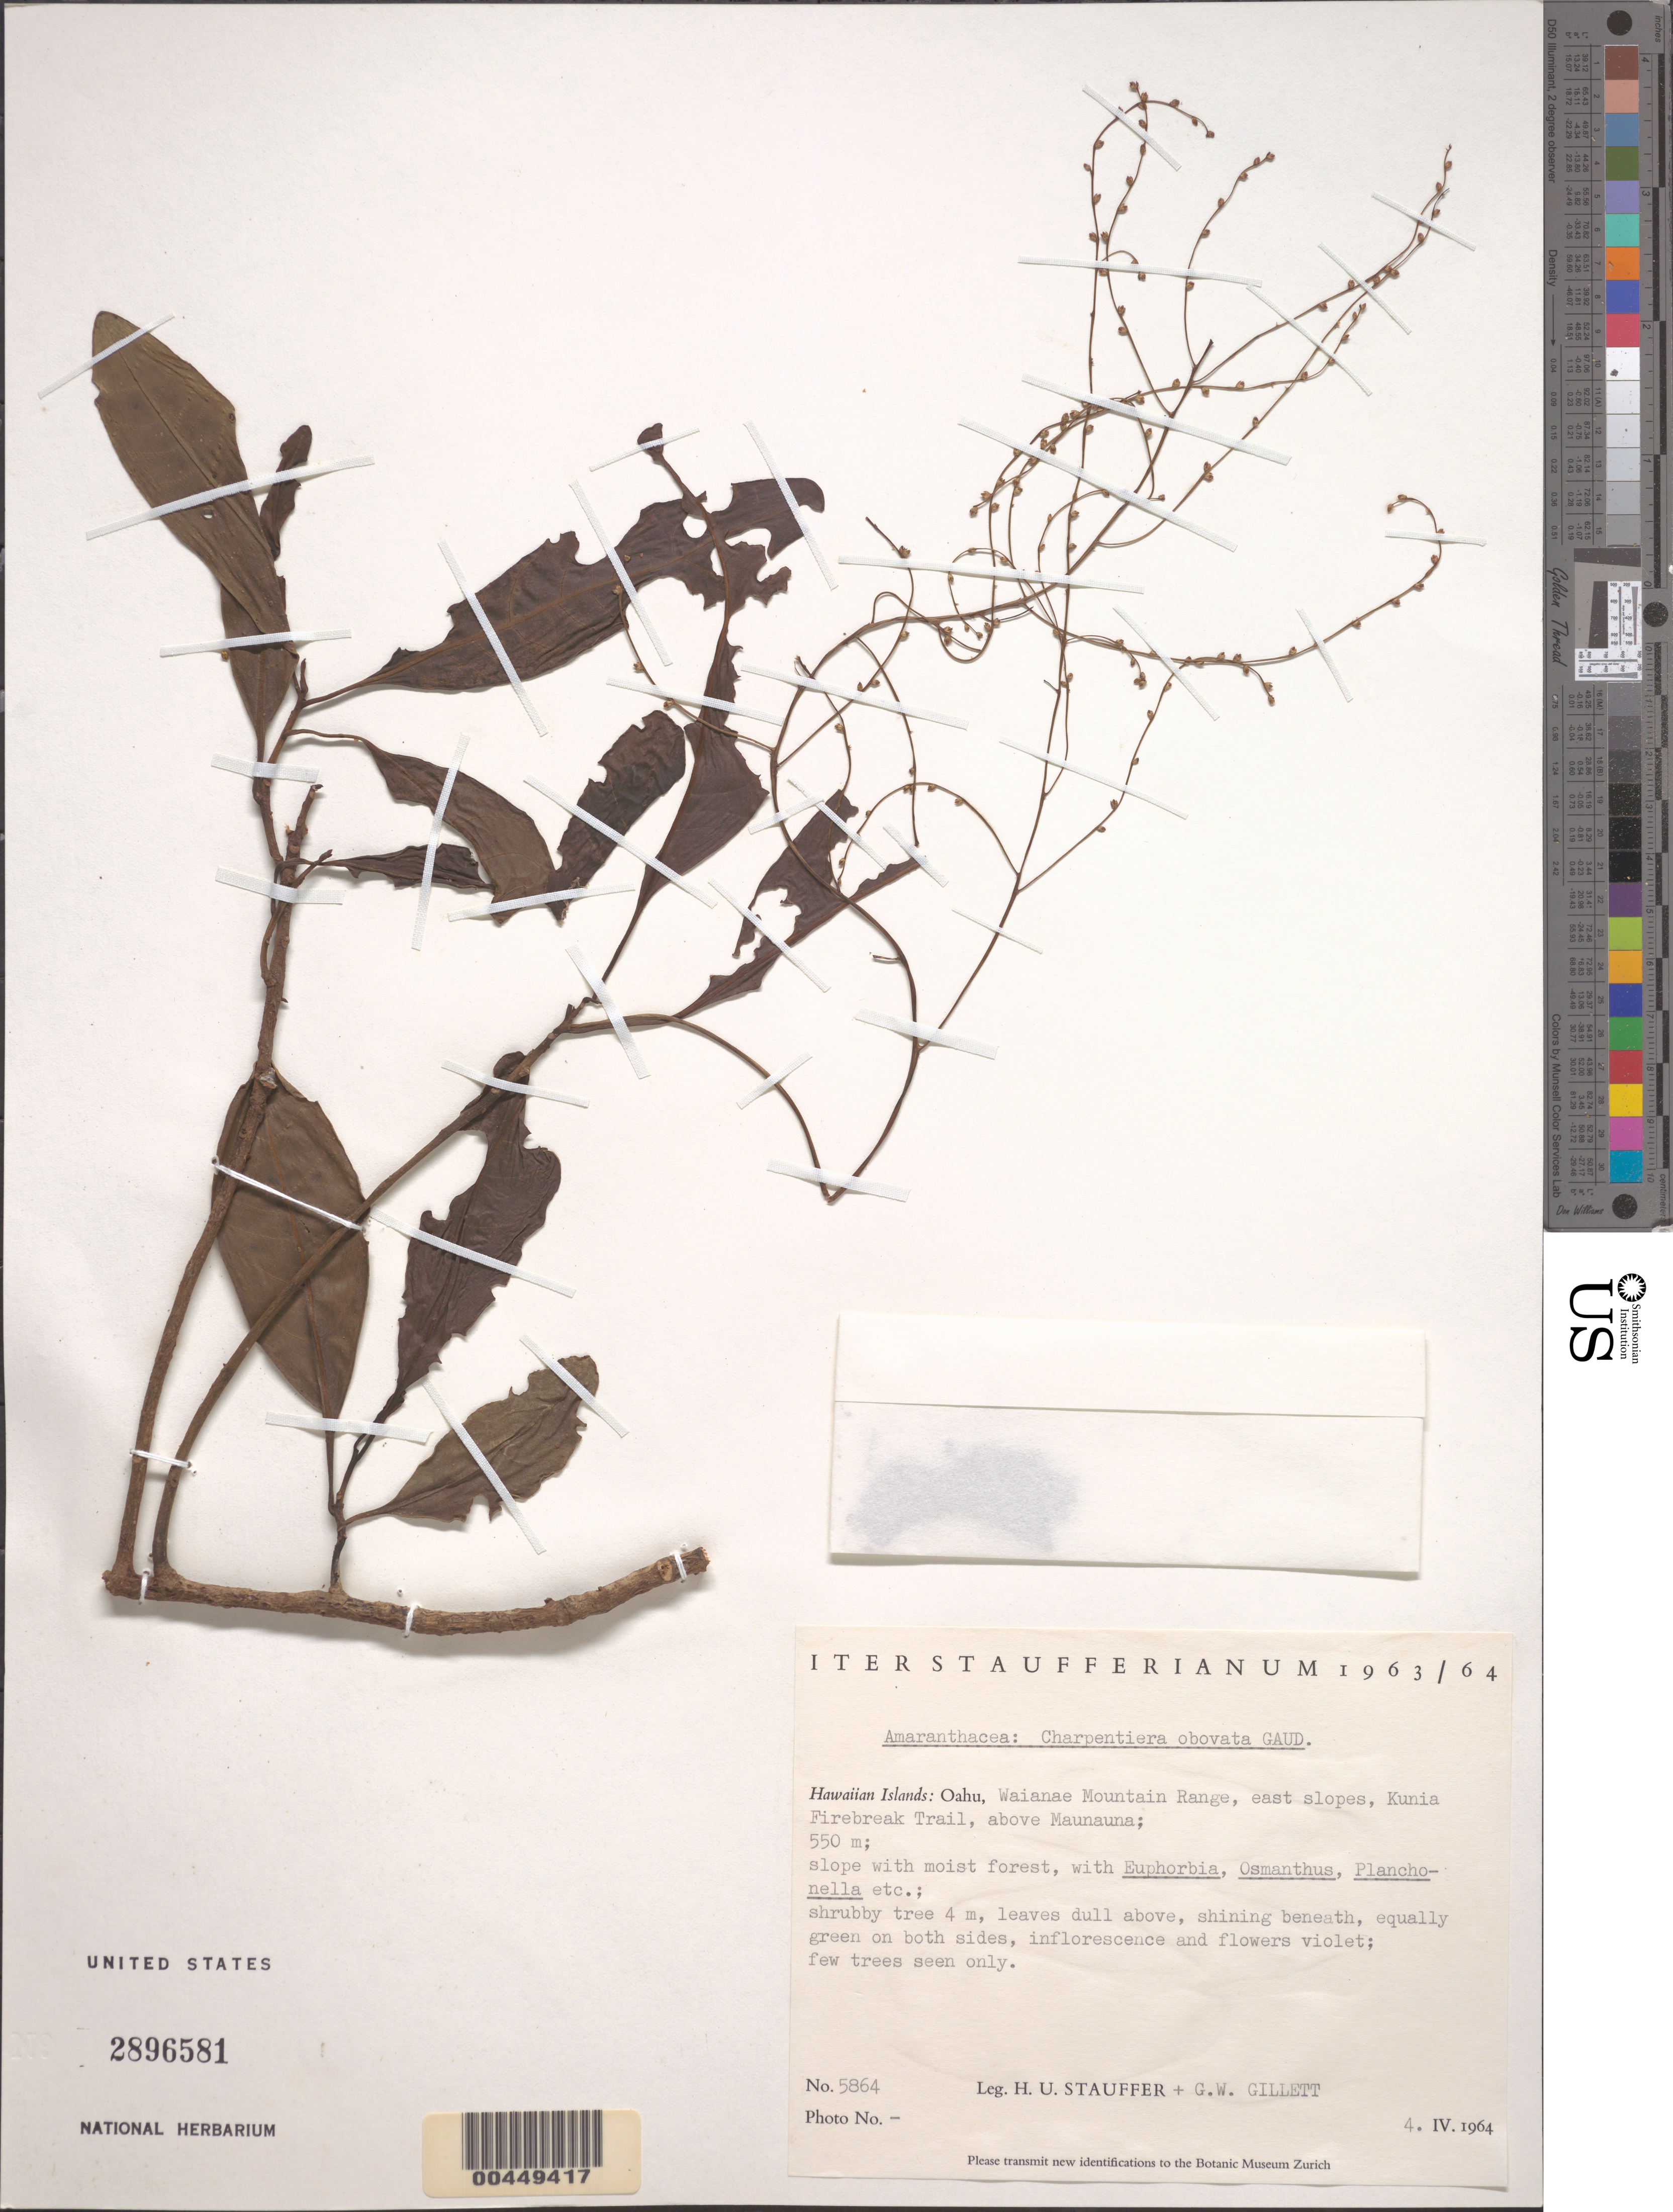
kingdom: Plantae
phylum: Tracheophyta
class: Magnoliopsida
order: Caryophyllales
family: Amaranthaceae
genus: Charpentiera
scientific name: Charpentiera obovata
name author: Gaudich.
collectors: H. U. Stauffer & G. Gillett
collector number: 5864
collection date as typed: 4 Apr 1964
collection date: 1964-04-04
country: United States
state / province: Hawaii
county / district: Honolulu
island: Oahu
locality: Waianae Mountain Range, E slopes, Kunia Firebreak Trail, above Maunauna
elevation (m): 550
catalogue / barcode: US 2896581